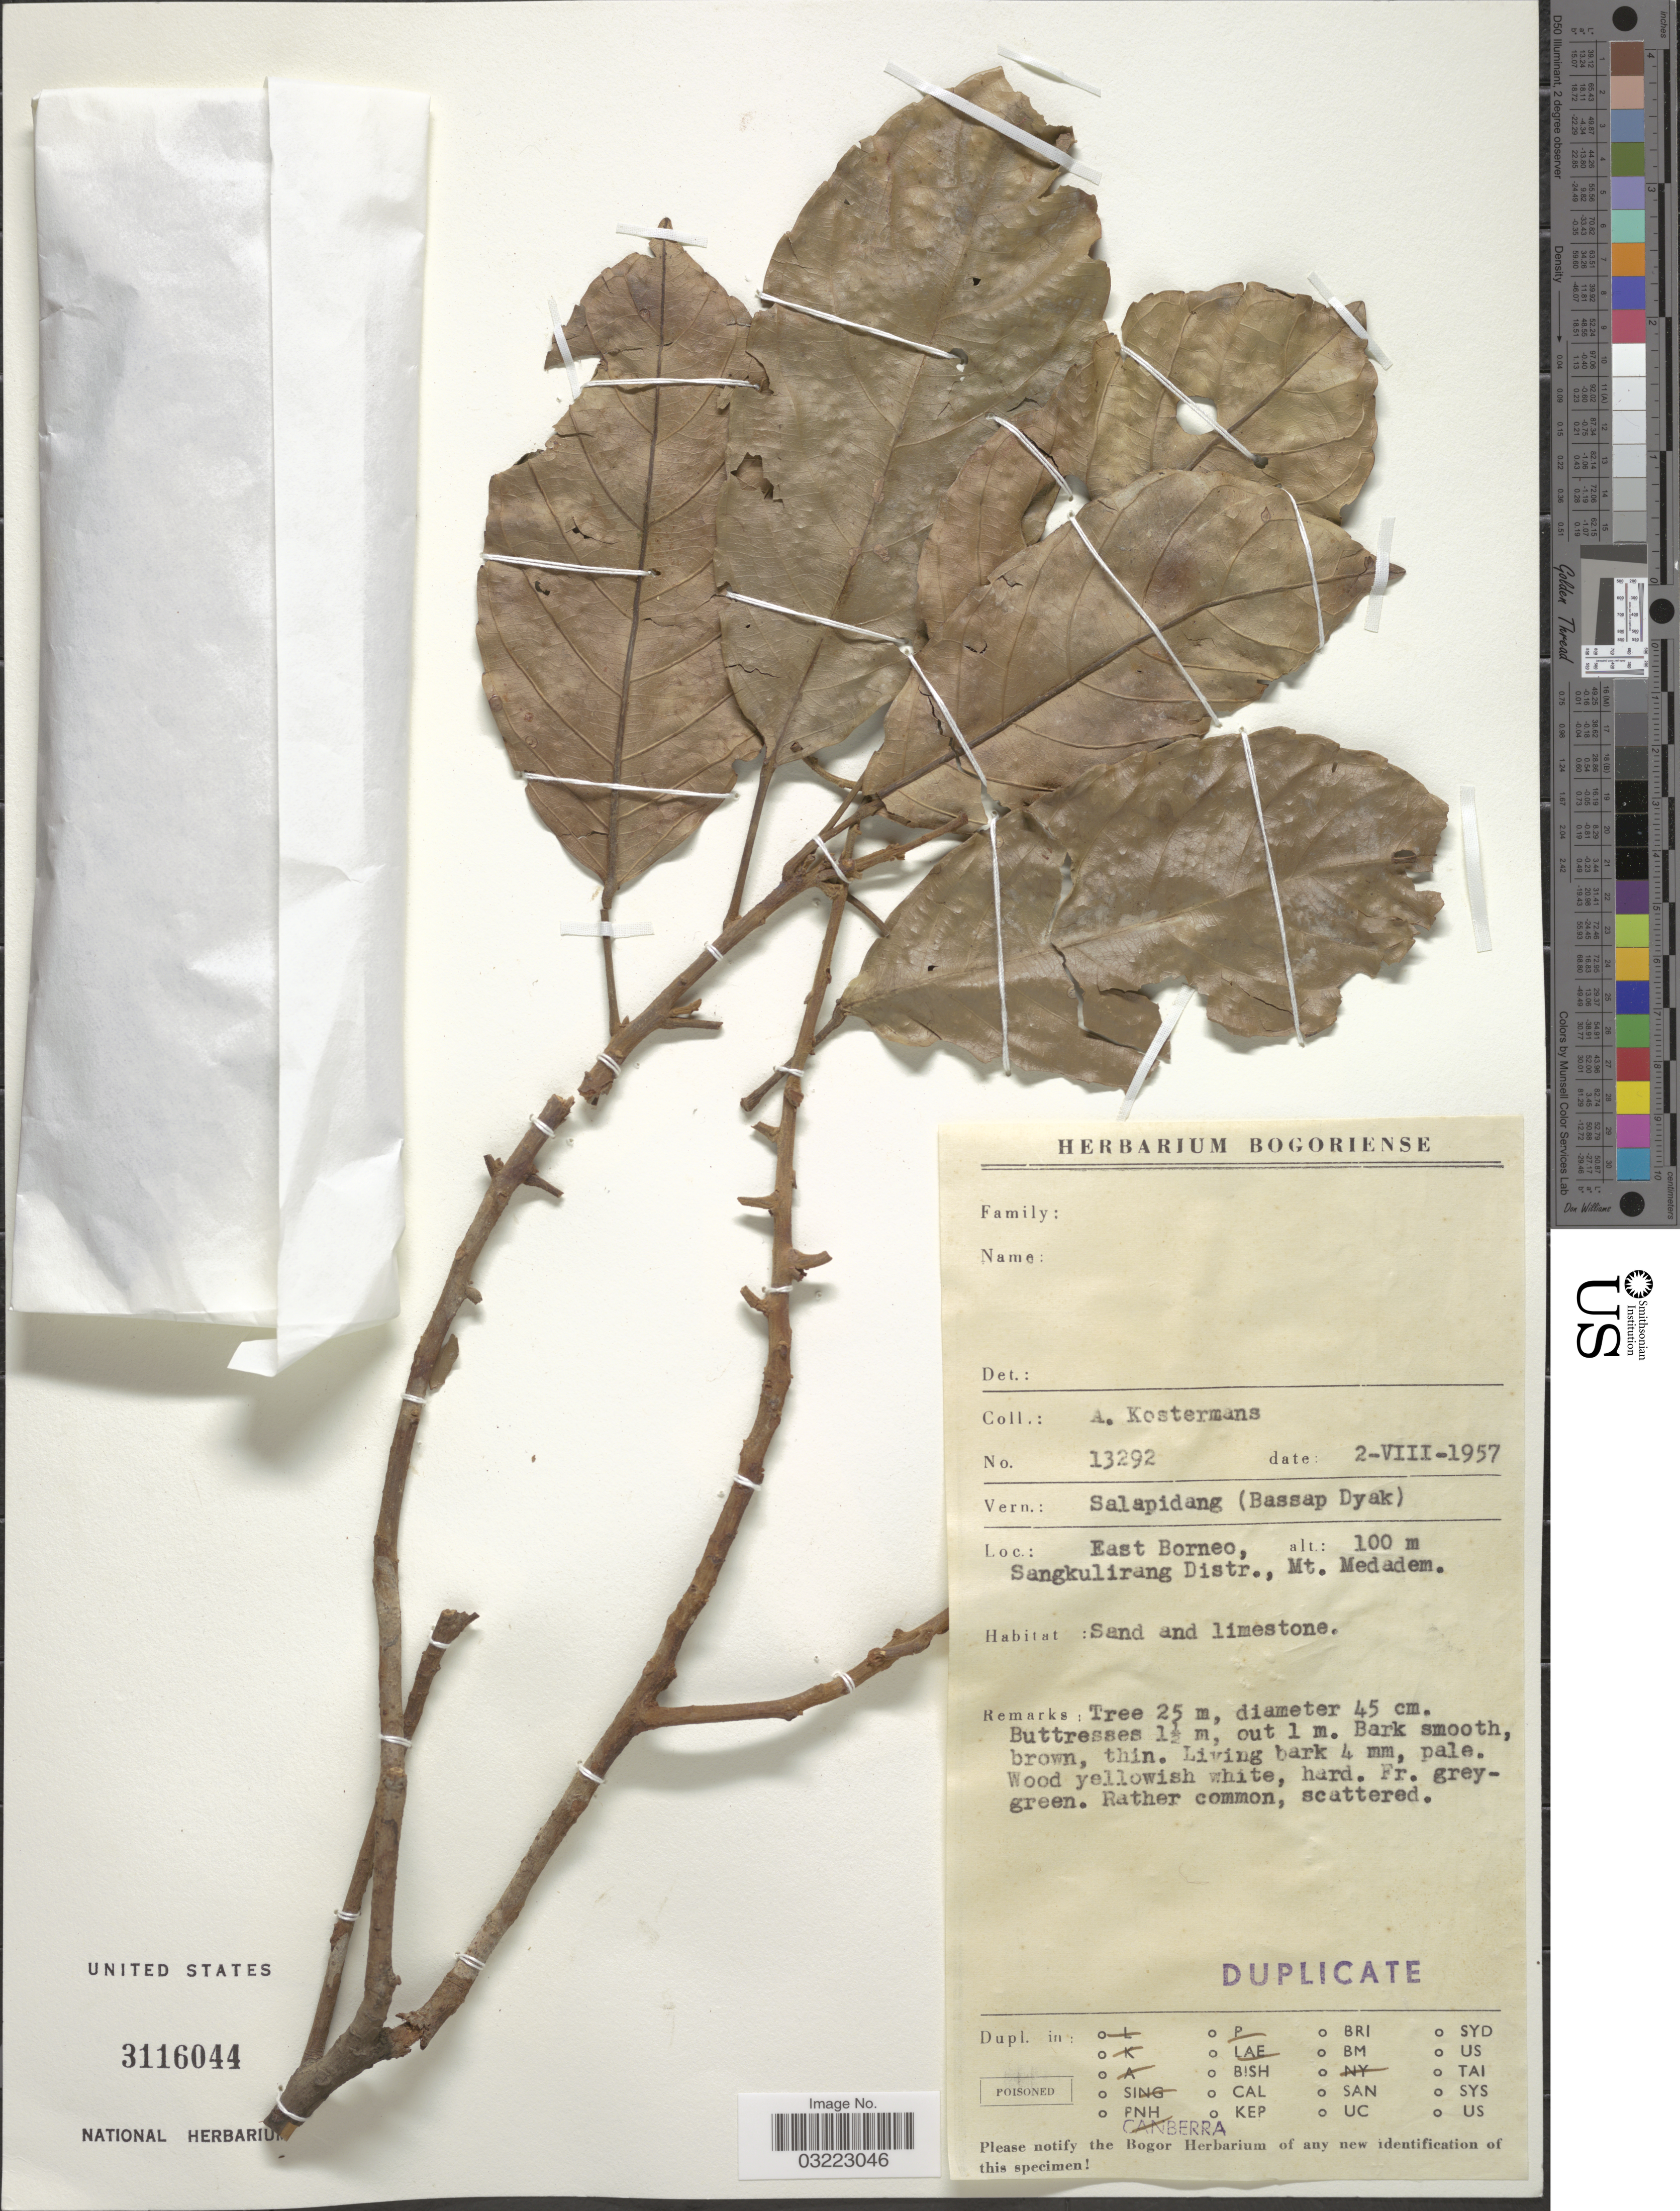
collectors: A. J. G. Kostermans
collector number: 13292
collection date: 1957-08-02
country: Indonesia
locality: East Borneo. Sangkulirang Distr., Mt. Medadem.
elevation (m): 100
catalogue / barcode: US 3116044